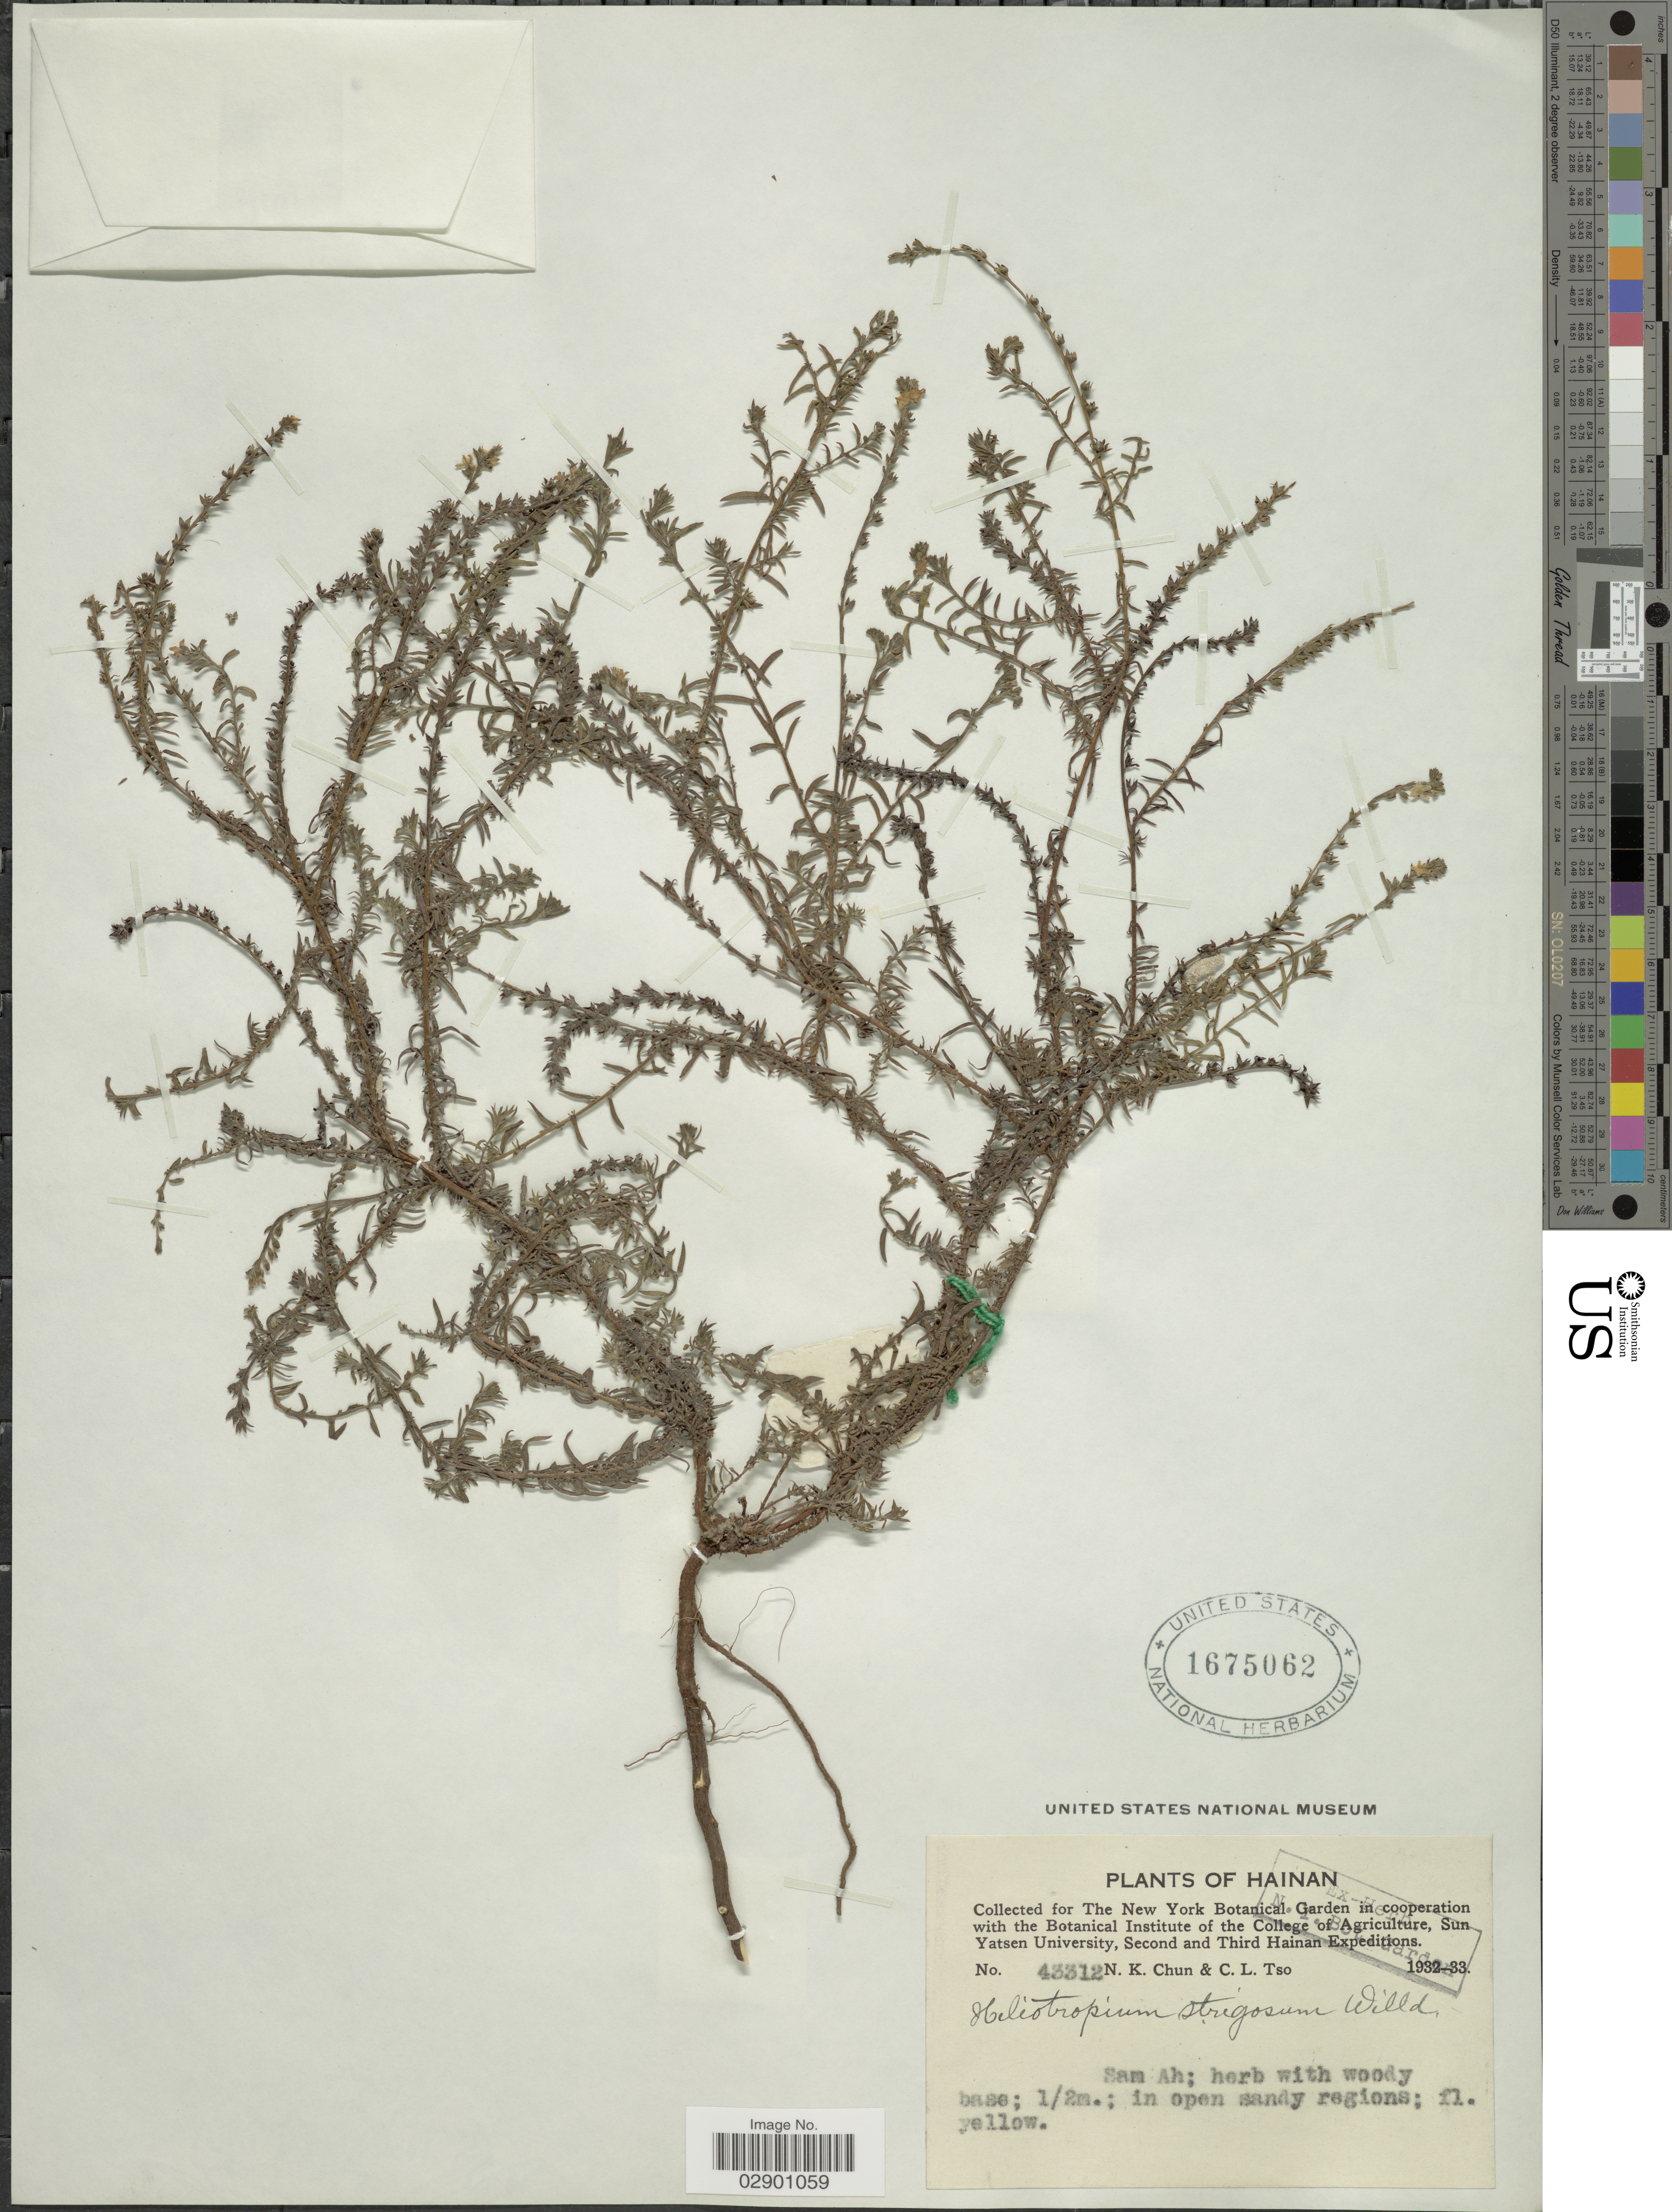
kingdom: Plantae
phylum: Tracheophyta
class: Magnoliopsida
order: Boraginales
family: Heliotropiaceae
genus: Heliotropium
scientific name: Heliotropium marifolium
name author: J. Koenig ex Retz.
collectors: N. K. Chun & C. Tso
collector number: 43312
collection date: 1932/1933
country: China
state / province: Hainan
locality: Sam Ah.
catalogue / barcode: US 1675062